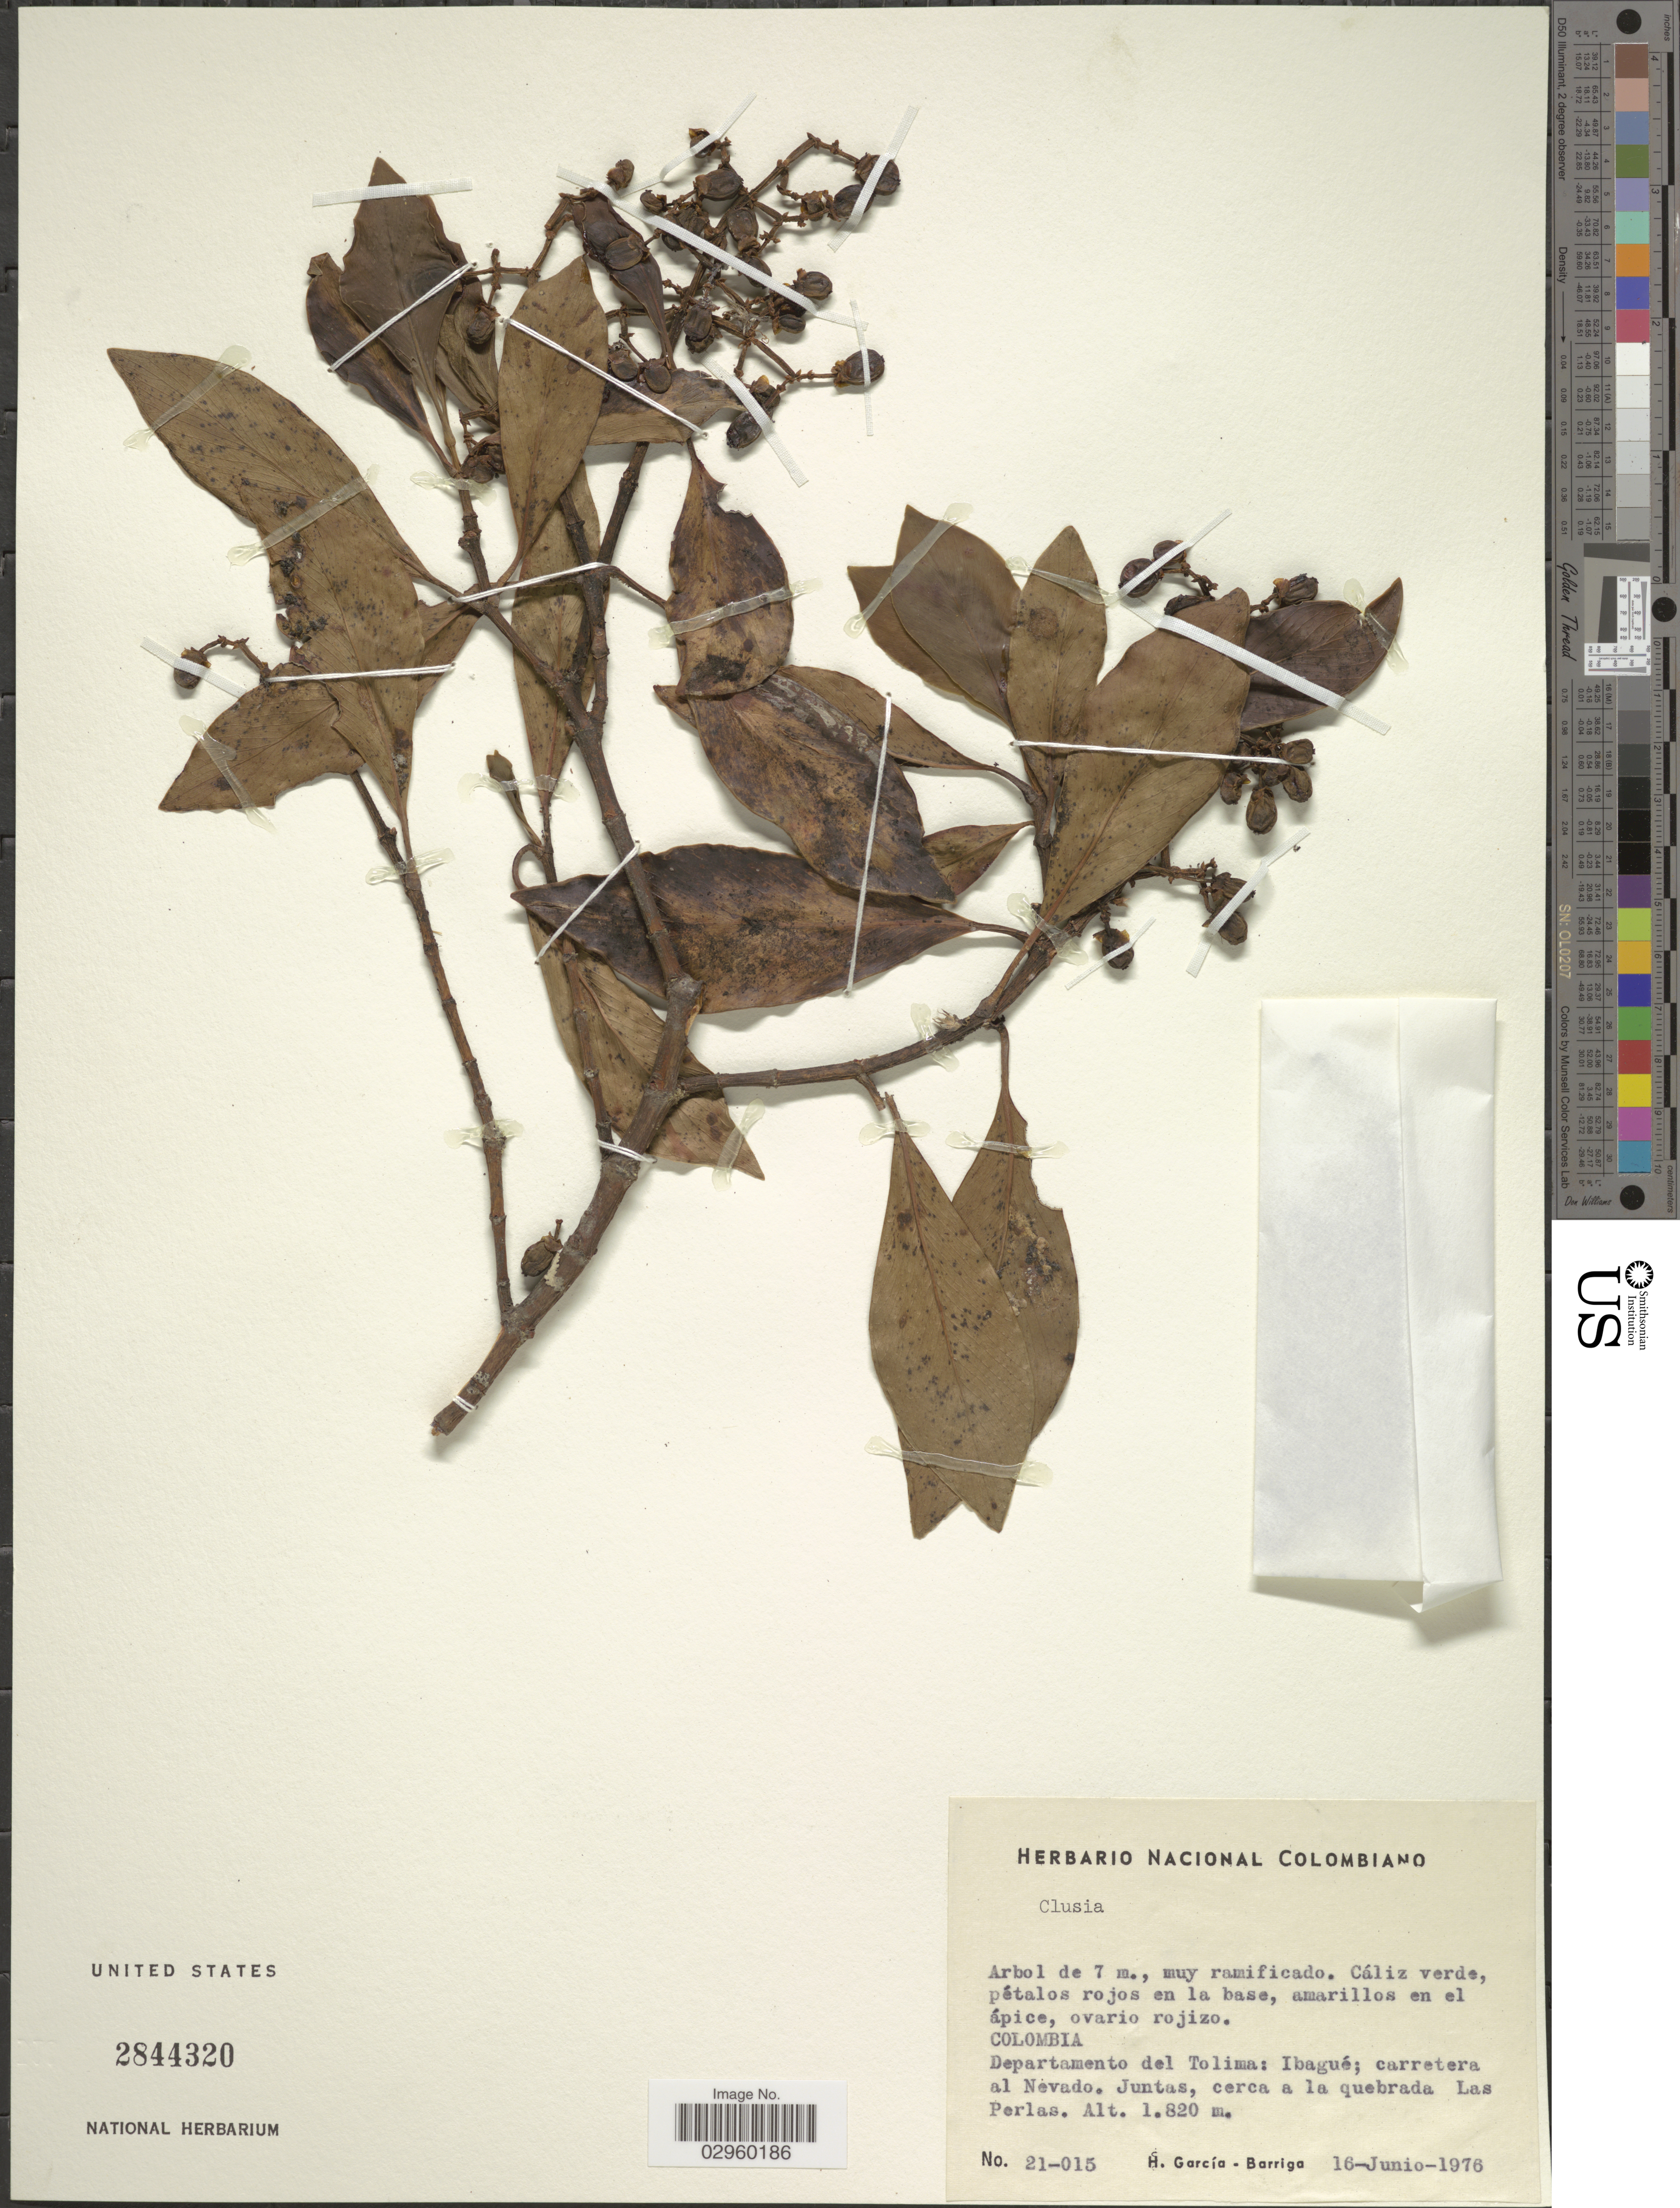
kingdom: Plantae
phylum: Tracheophyta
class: Magnoliopsida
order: Malpighiales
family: Clusiaceae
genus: Clusia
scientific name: Clusia sp.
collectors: H. García Barriga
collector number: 21-015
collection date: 1976-06-16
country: Colombia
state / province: Tolima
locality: Departamento del Tolima: Ibagué; carretera al Nevado. Juntas, cerca a la quebrada Las Perlas.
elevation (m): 1820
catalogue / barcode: US 2844320